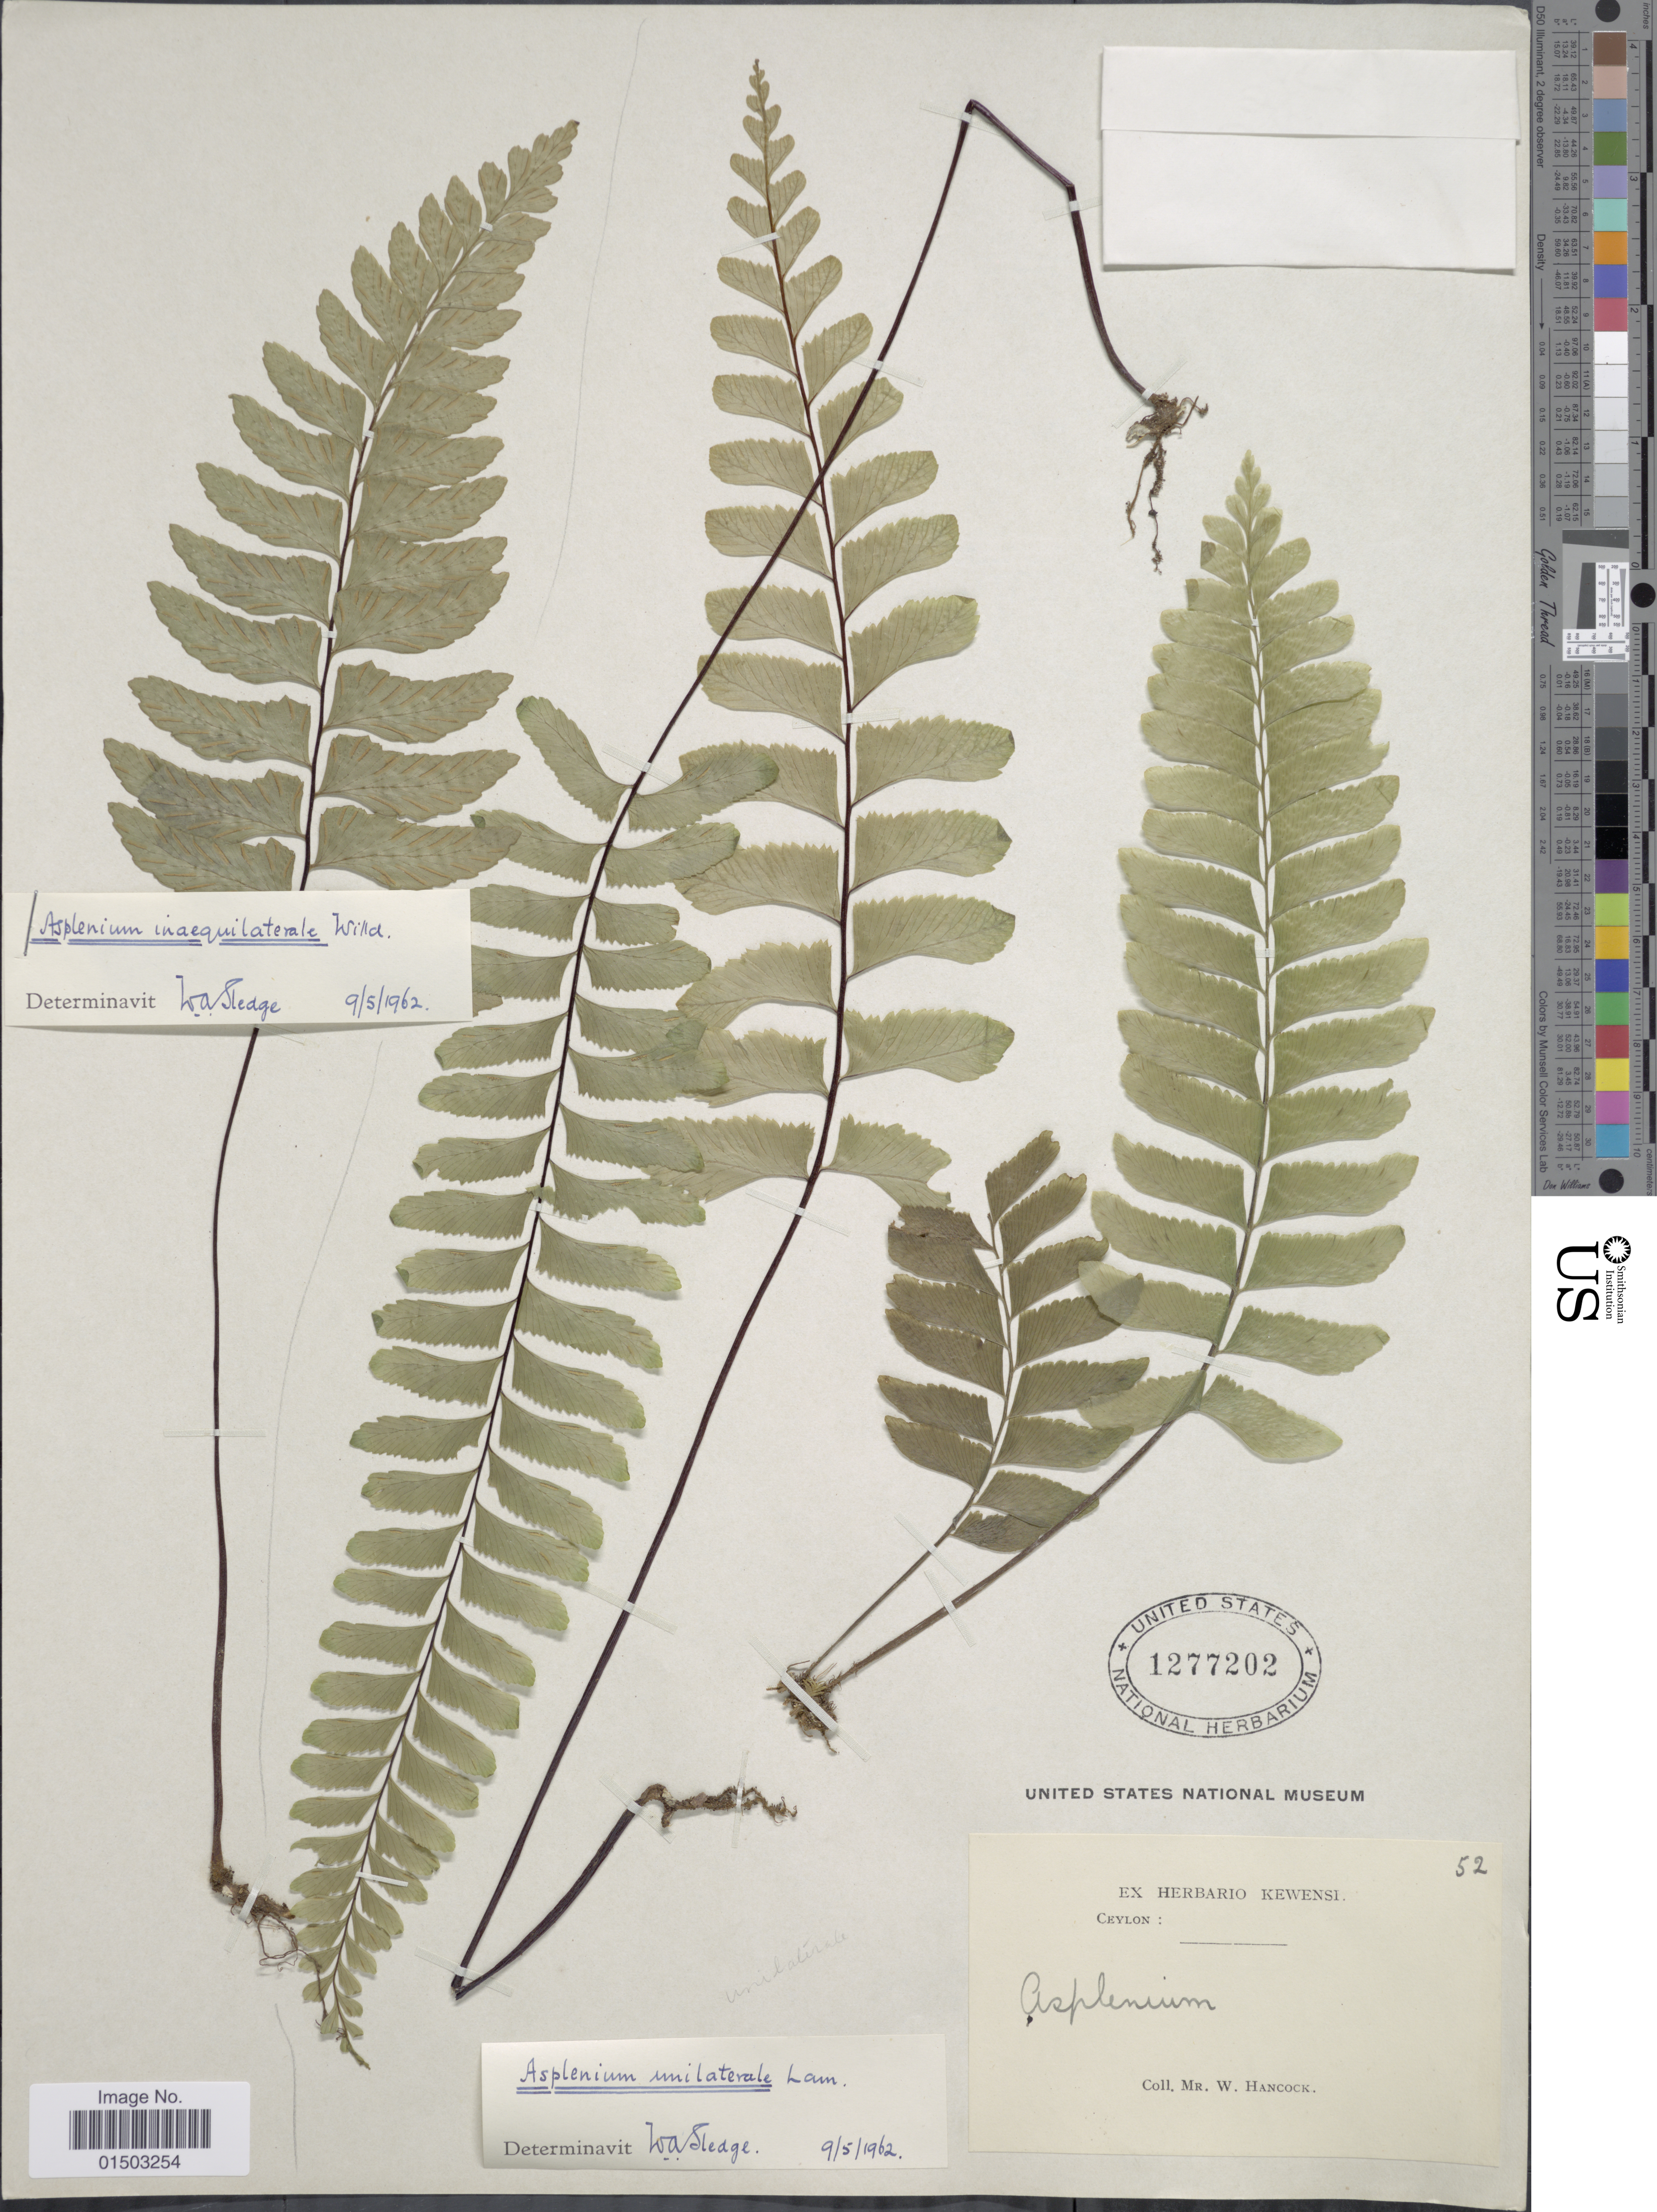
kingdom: Plantae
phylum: Tracheophyta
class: Polypodiopsida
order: Polypodiales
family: Aspleniaceae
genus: Hymenasplenium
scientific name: Hymenasplenium unilaterale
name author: (Lam.) Hayata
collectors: W. Hancock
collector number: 52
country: Sri Lanka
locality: Ceylon.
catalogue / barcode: US 1277202